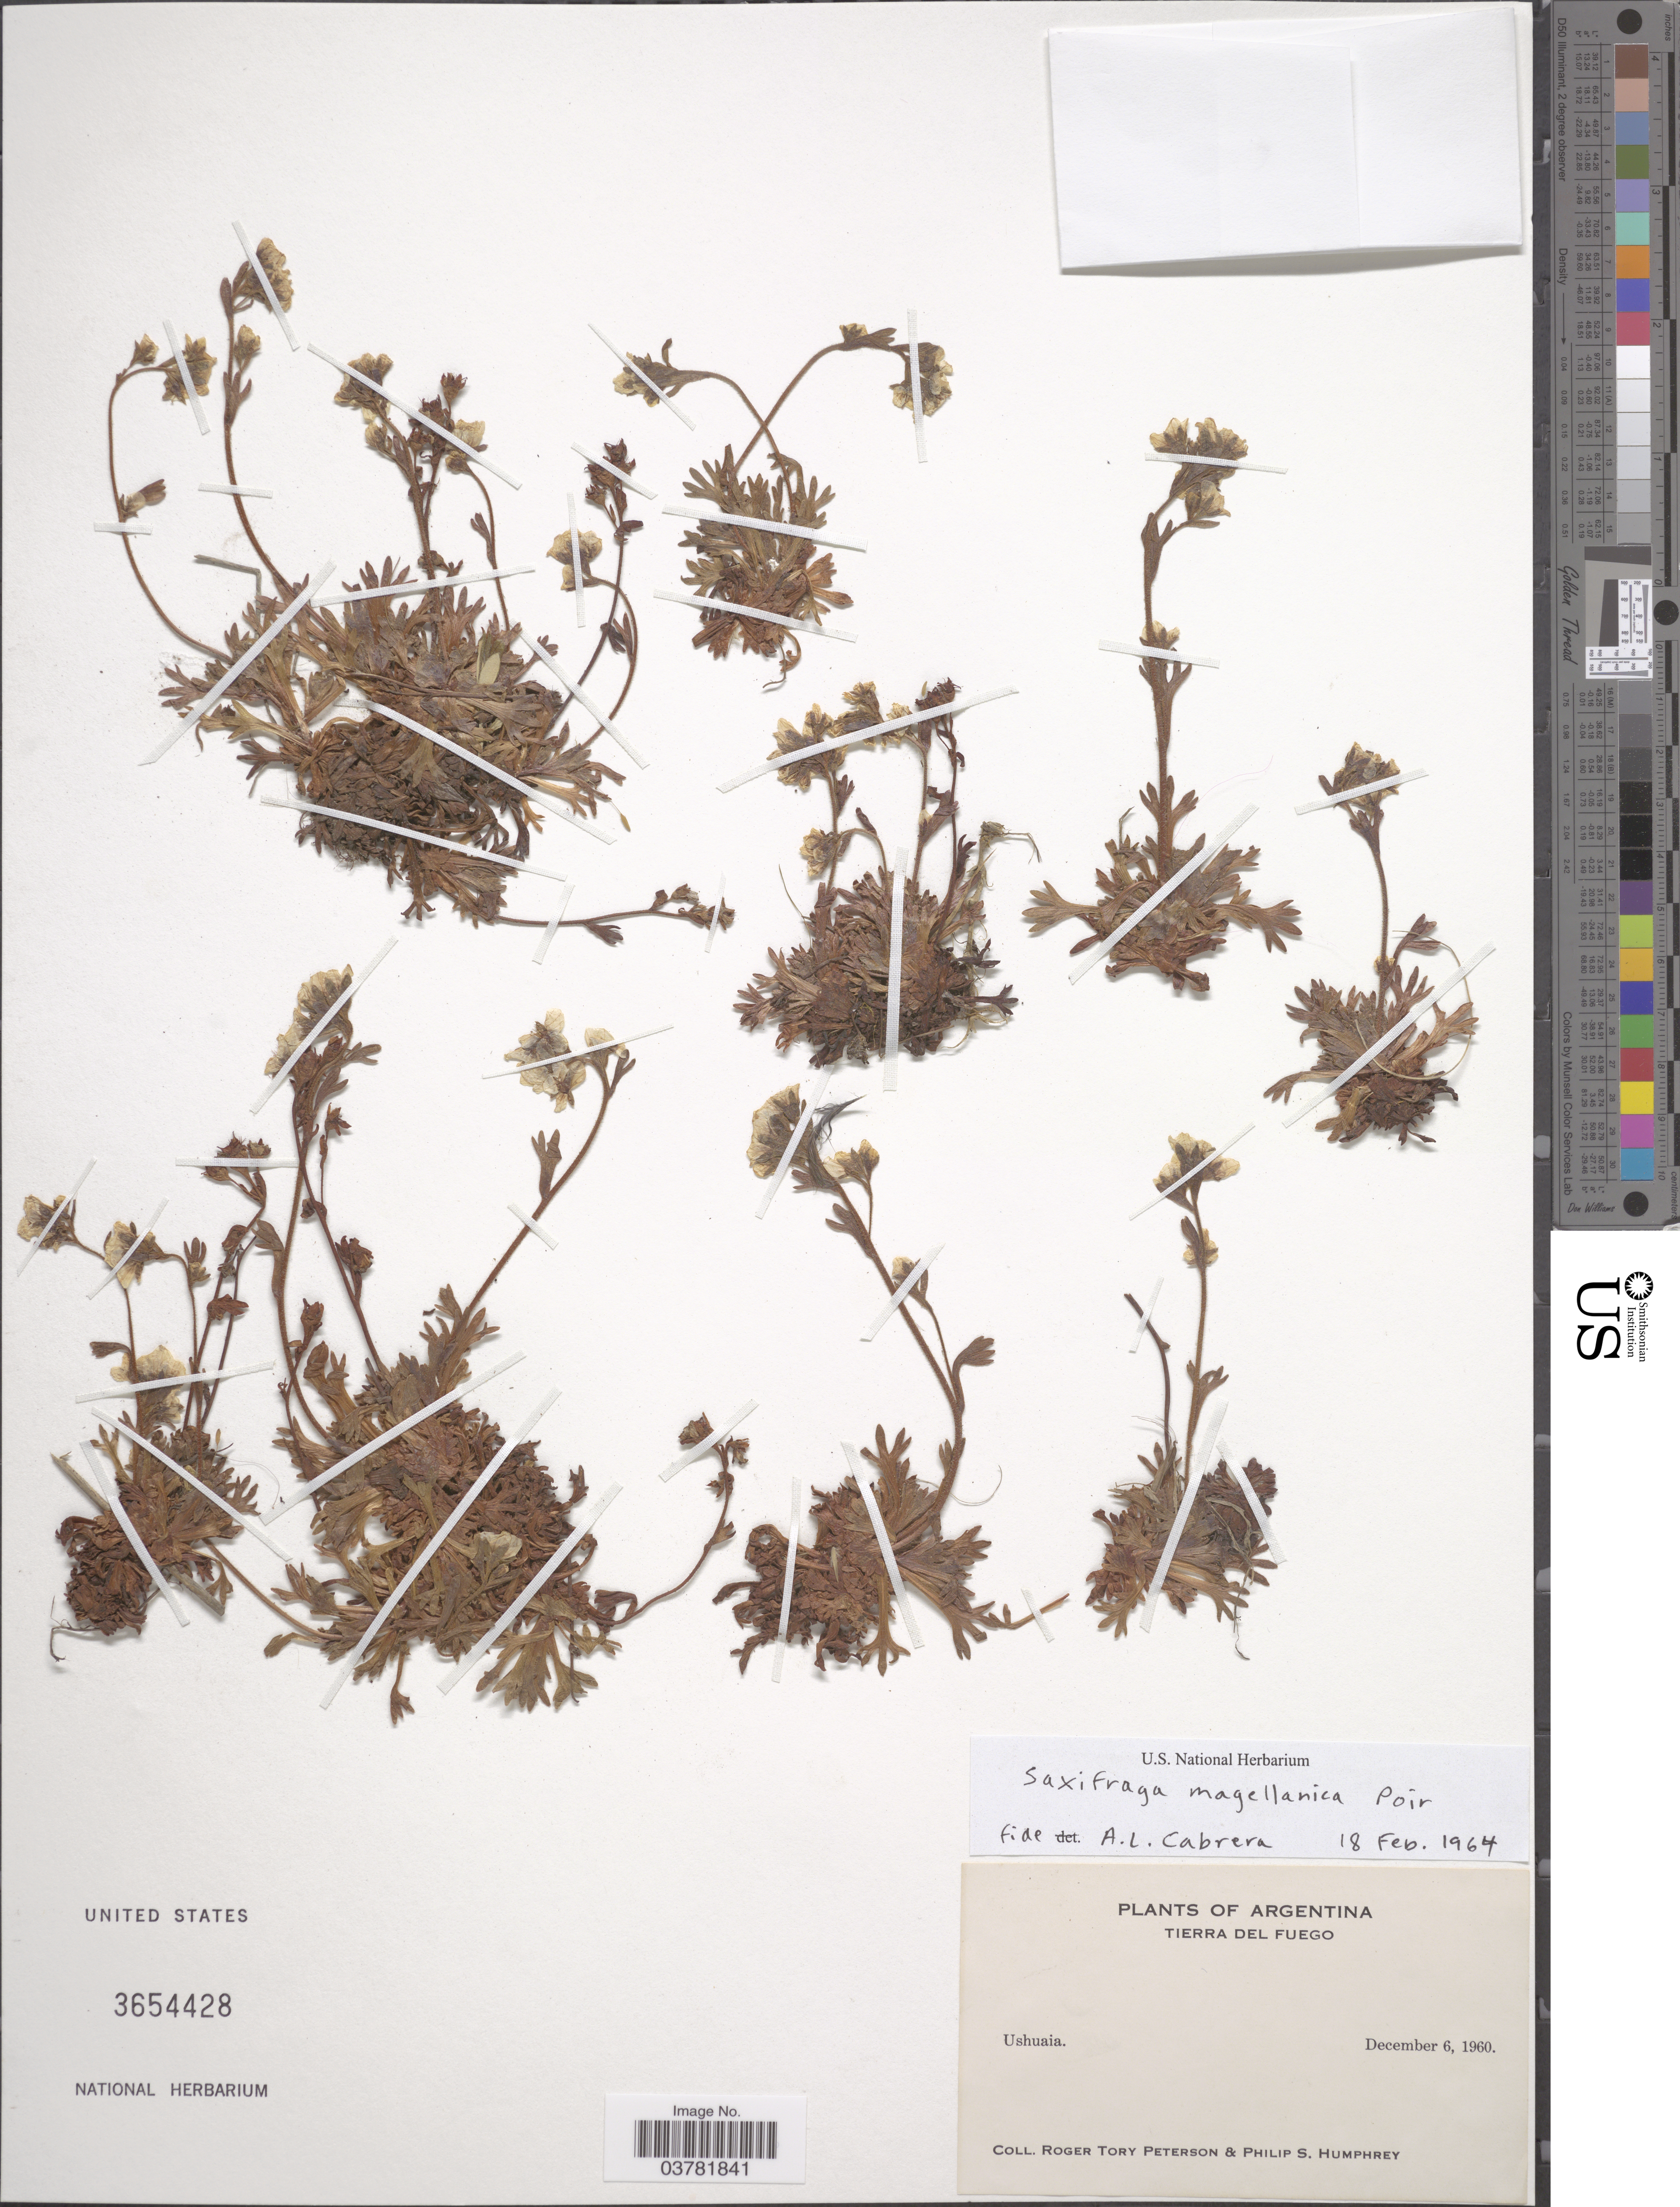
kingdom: Plantae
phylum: Tracheophyta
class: Magnoliopsida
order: Saxifragales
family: Saxifragaceae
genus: Saxifraga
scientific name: Saxifraga magellanica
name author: Poir.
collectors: R. Peterson & P. Humphrey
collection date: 1960-12-06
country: Argentina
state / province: Tierra del Fuego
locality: Ushuaia.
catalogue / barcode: US 3654428